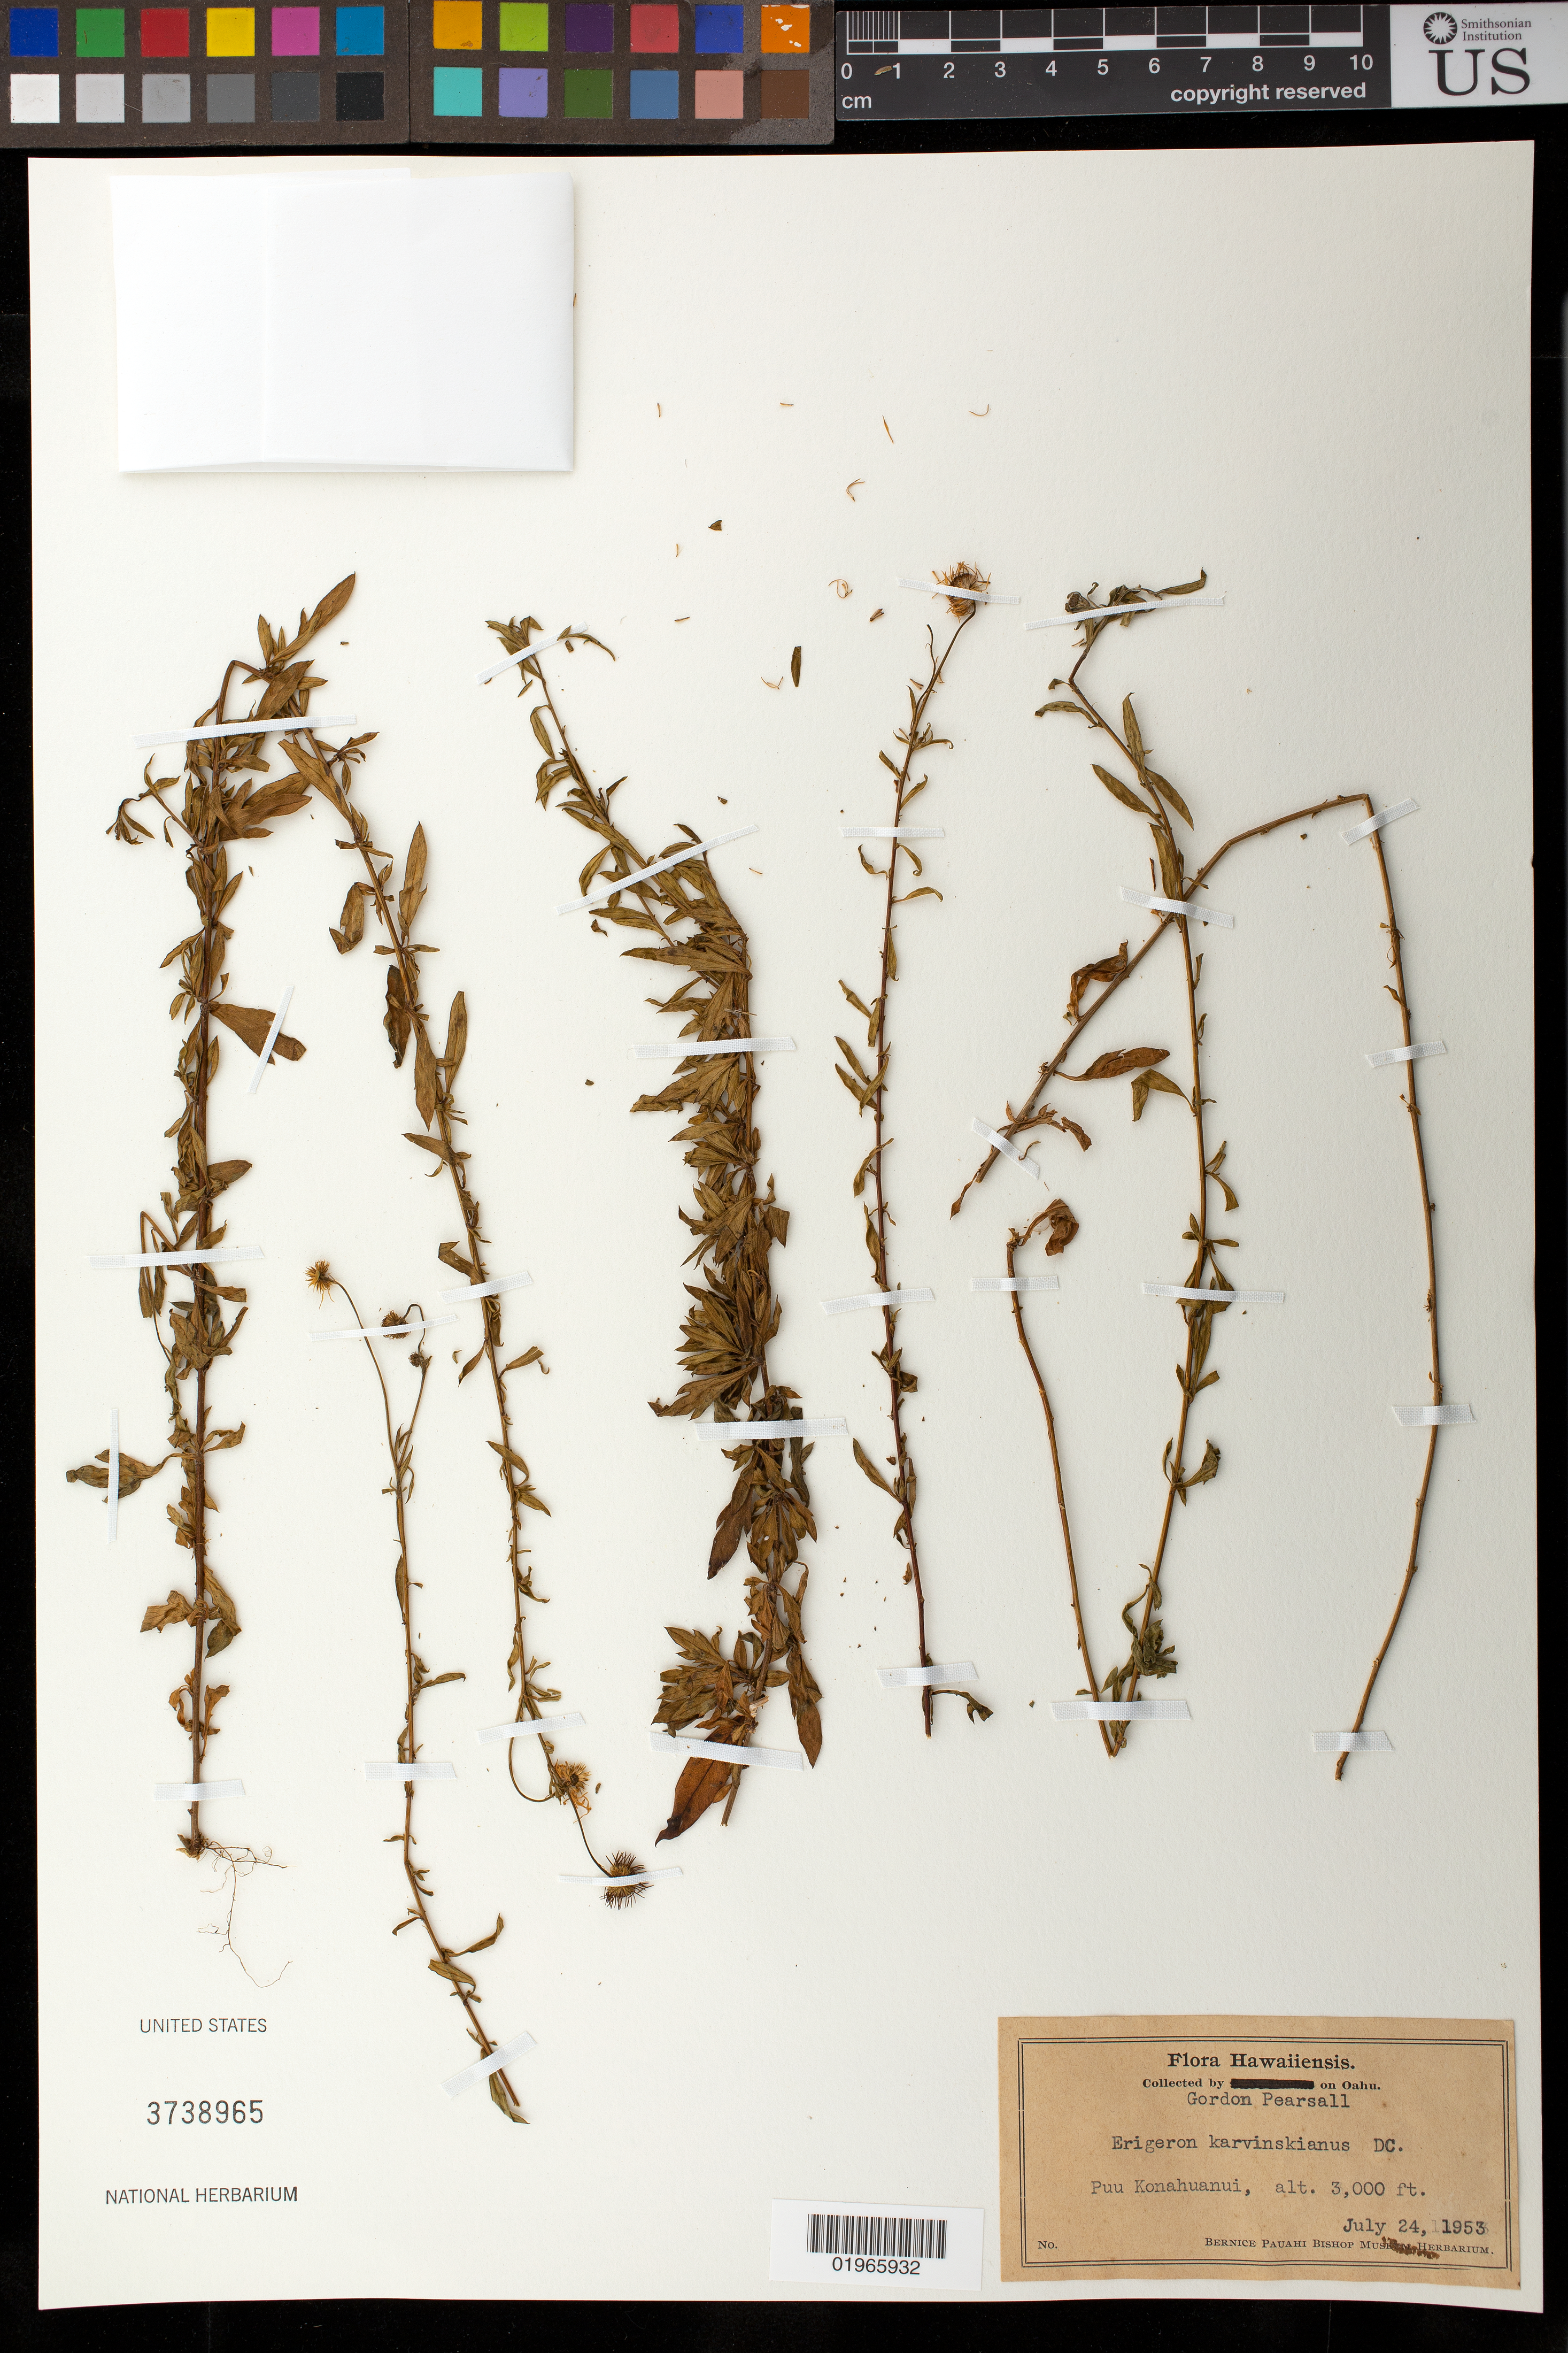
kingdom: Plantae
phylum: Tracheophyta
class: Magnoliopsida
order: Asterales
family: Asteraceae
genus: Erigeron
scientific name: Erigeron karvinskianus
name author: DC.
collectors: G. Pearsall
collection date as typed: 24 Jul 1953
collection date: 1953-07-24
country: United States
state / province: Hawaii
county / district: Honolulu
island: Oahu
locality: Puu Karvinskianus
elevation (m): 914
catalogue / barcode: US 3738965